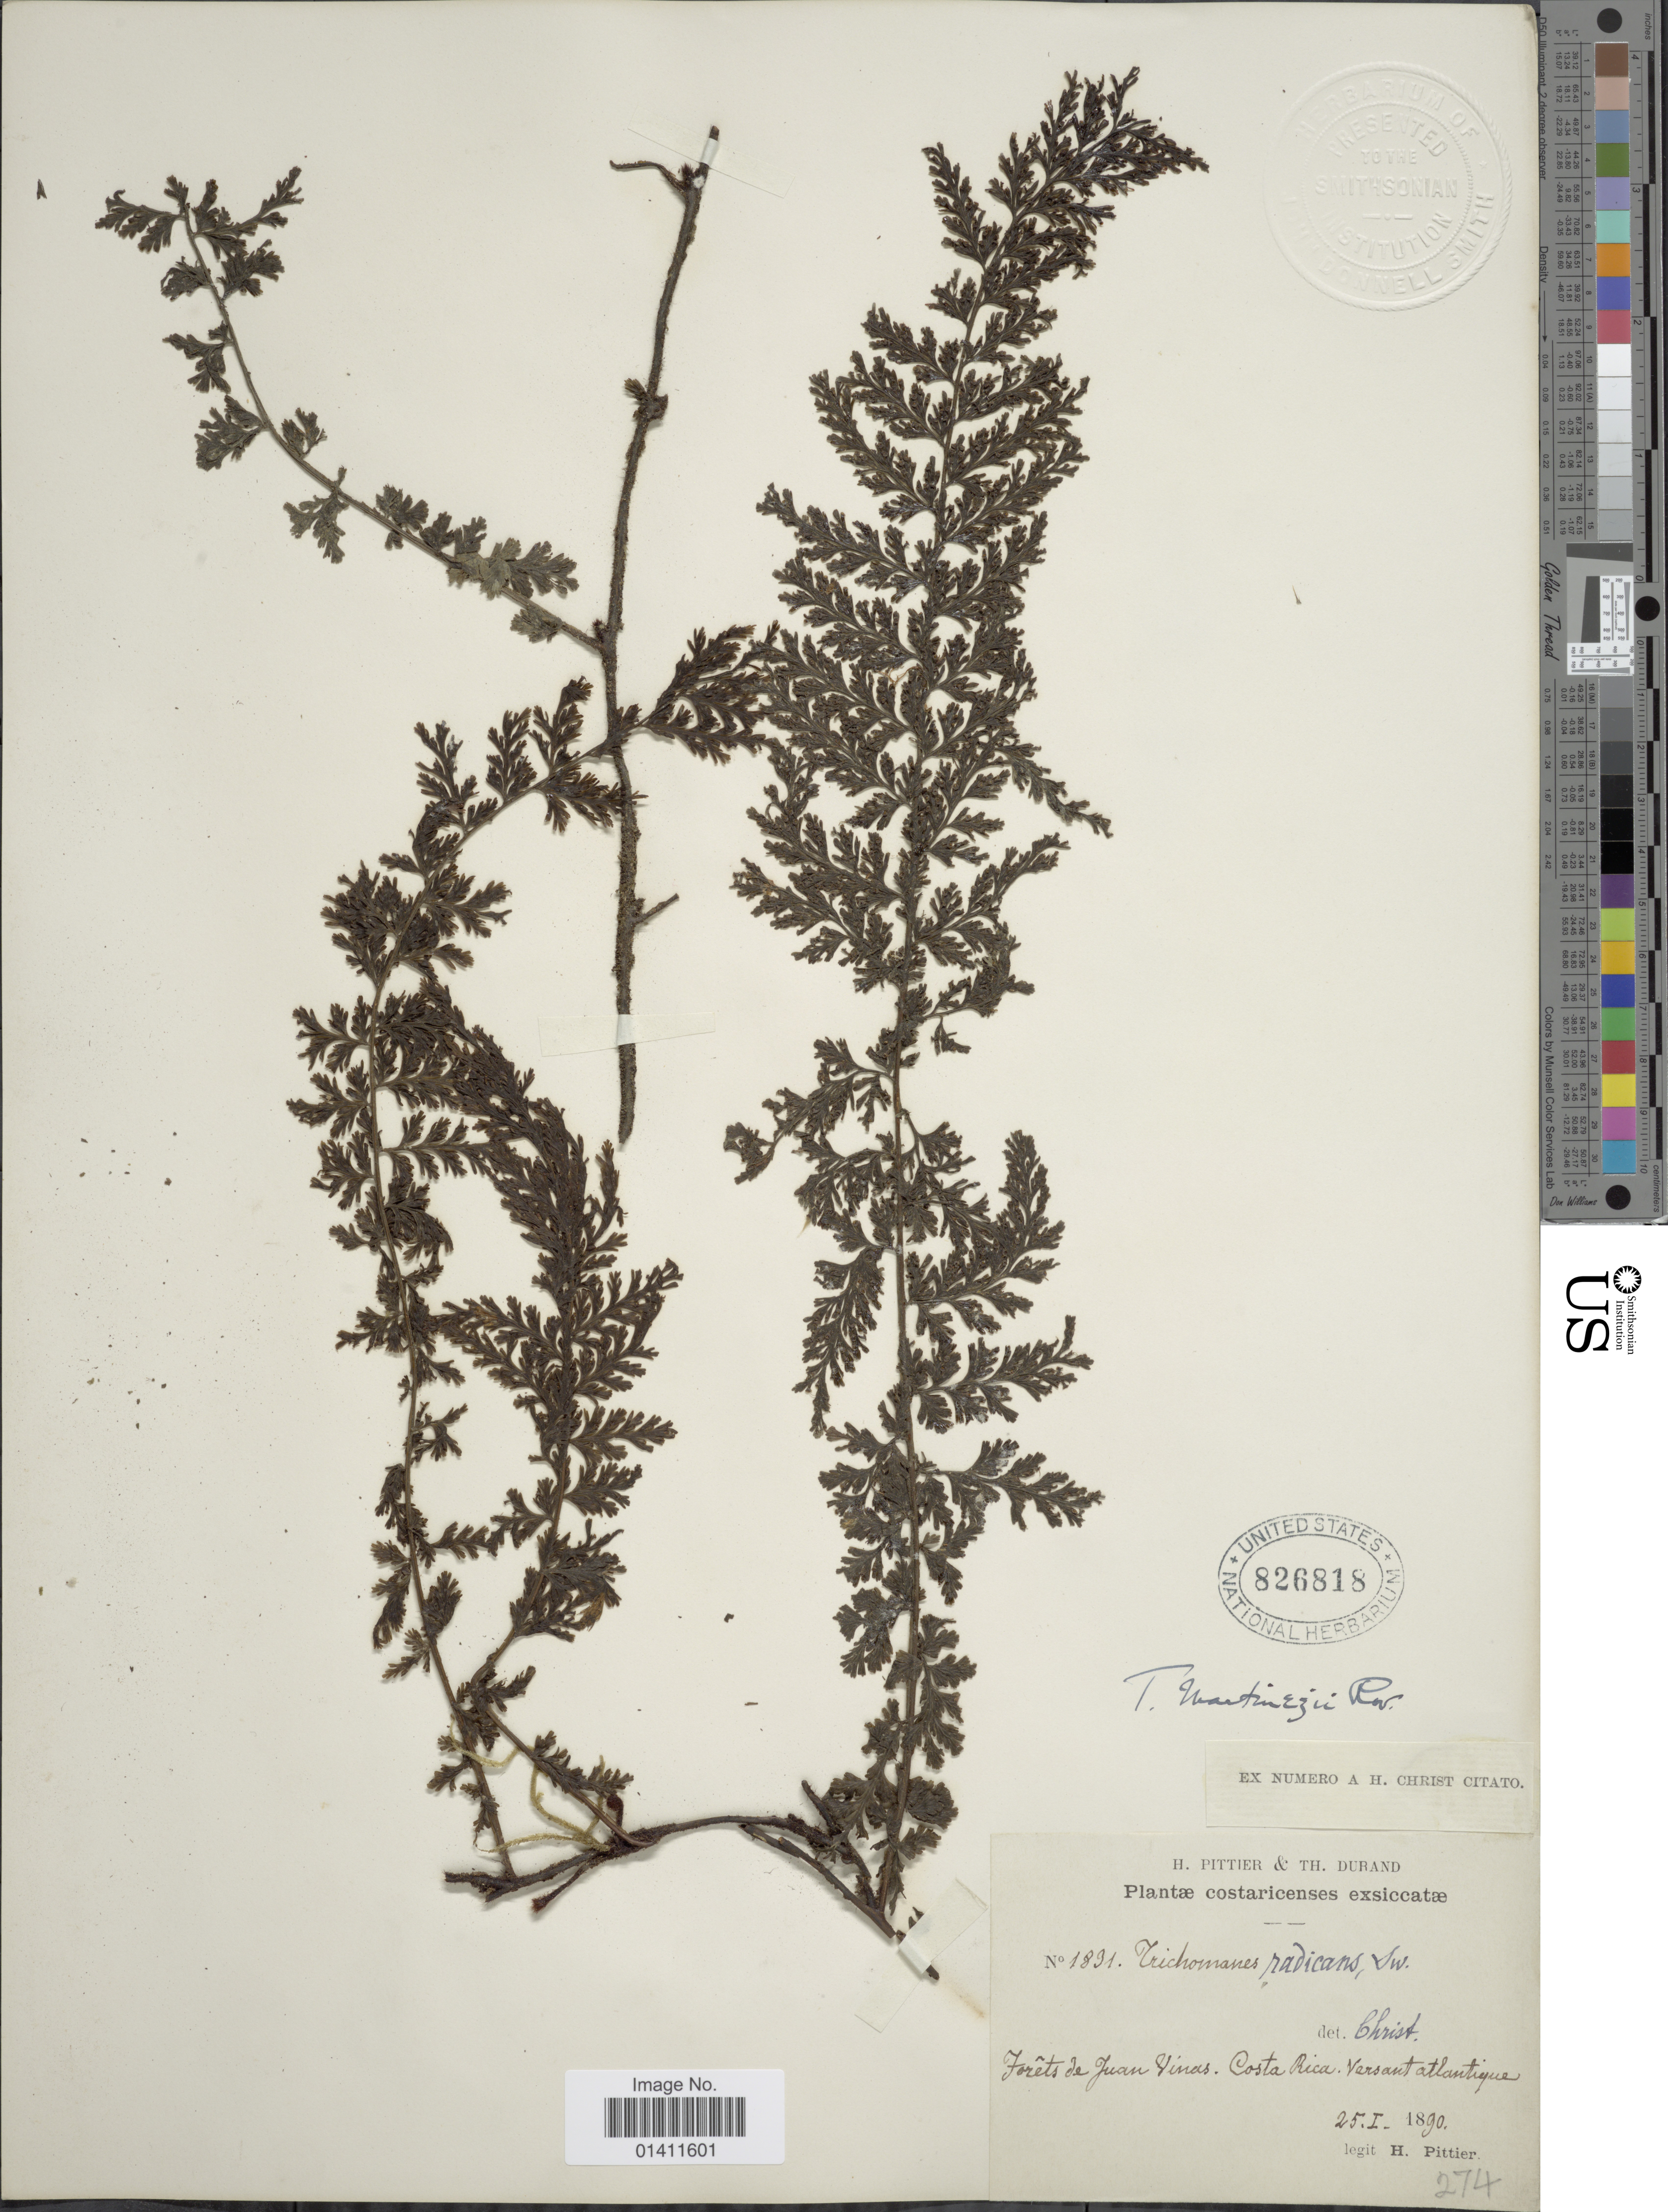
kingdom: Plantae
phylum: Tracheophyta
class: Polypodiopsida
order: Hymenophyllales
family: Hymenophyllaceae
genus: Vandenboschia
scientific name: Vandenboschia collariata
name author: (Bosch) Ebihara & K. Iwats.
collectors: H. F. Pittier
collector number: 274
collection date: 1890-01-25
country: Costa Rica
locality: Forets de Juan Vinas.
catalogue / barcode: US 826818